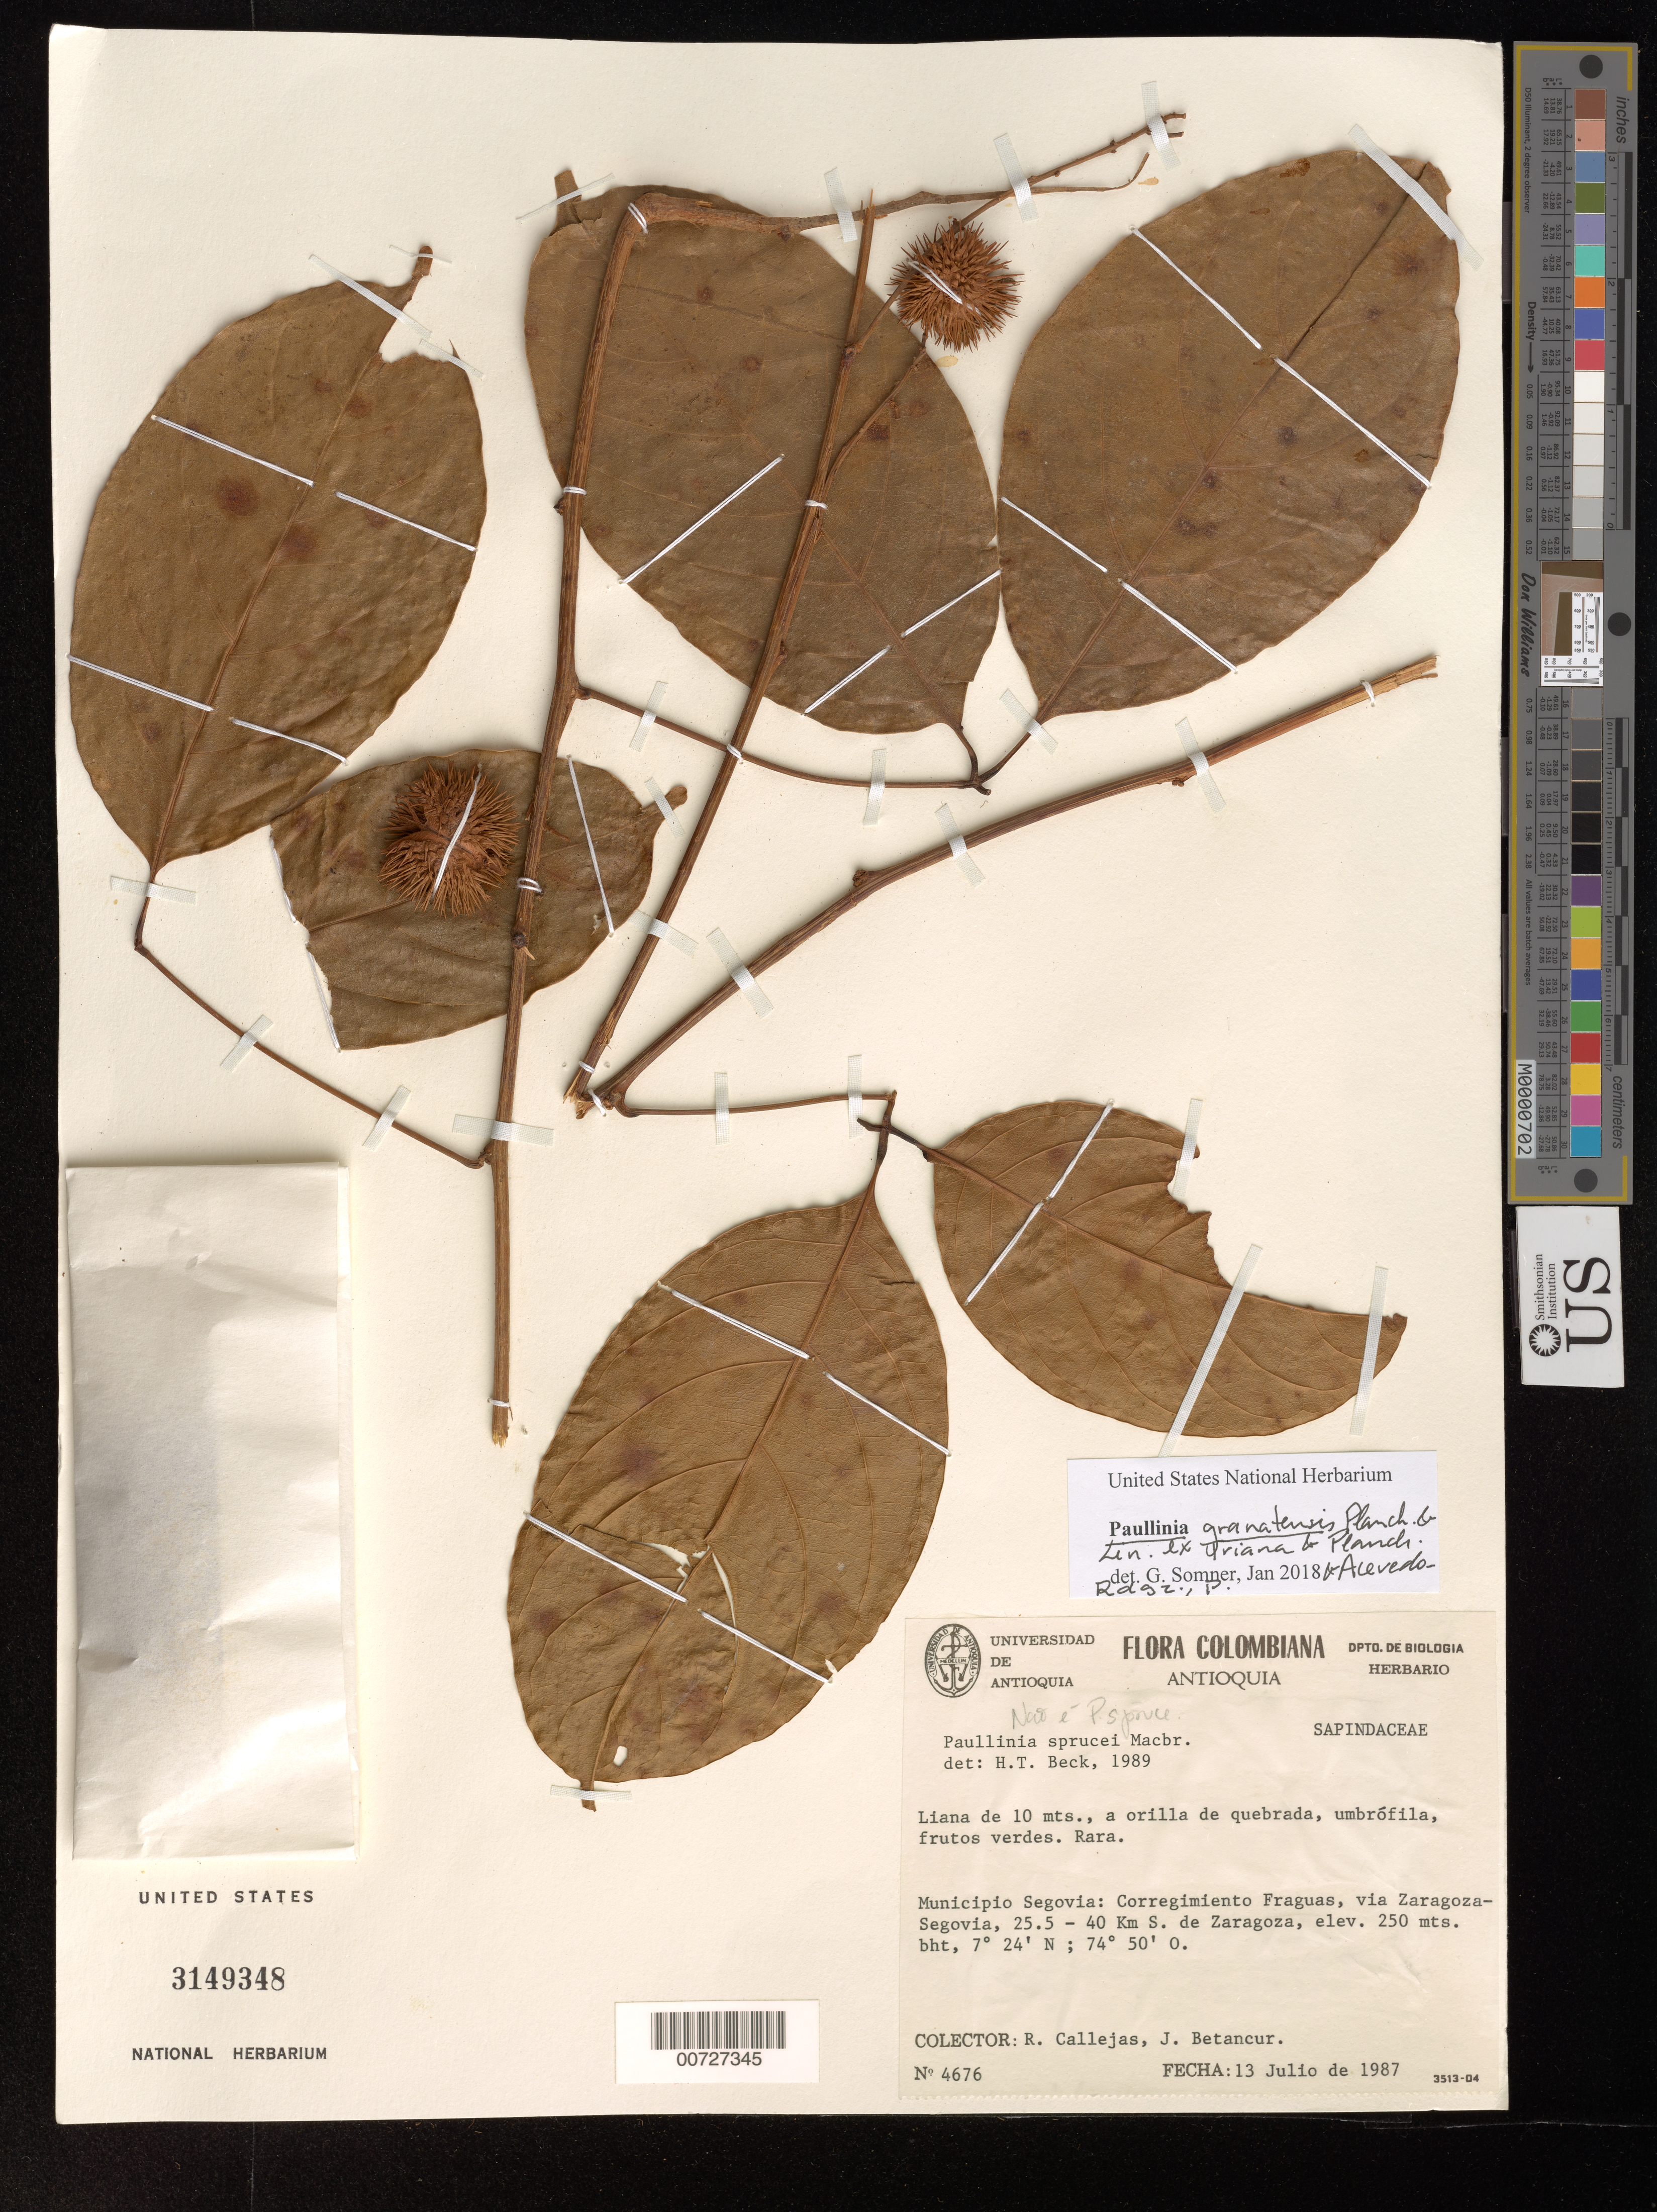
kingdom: Plantae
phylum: Tracheophyta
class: Magnoliopsida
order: Sapindales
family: Sapindaceae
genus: Paullinia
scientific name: Paullinia granatensis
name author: (Planch. & Linden ex Triana & Planch.) Radlk.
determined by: Acevedo-Rodríguez, P.; Somner, G. V.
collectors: R. Callejas & J. C. Betancur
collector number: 4676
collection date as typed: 13 Jul 1987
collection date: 1987-07-13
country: Colombia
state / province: Antioquia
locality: Mun. Segovia: Corregimiento Fraguas, via Zaragoza-Segovia, 25.5-40 km S de Zaragoza.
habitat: A orilla de quebrada.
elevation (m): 250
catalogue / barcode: US 3149348